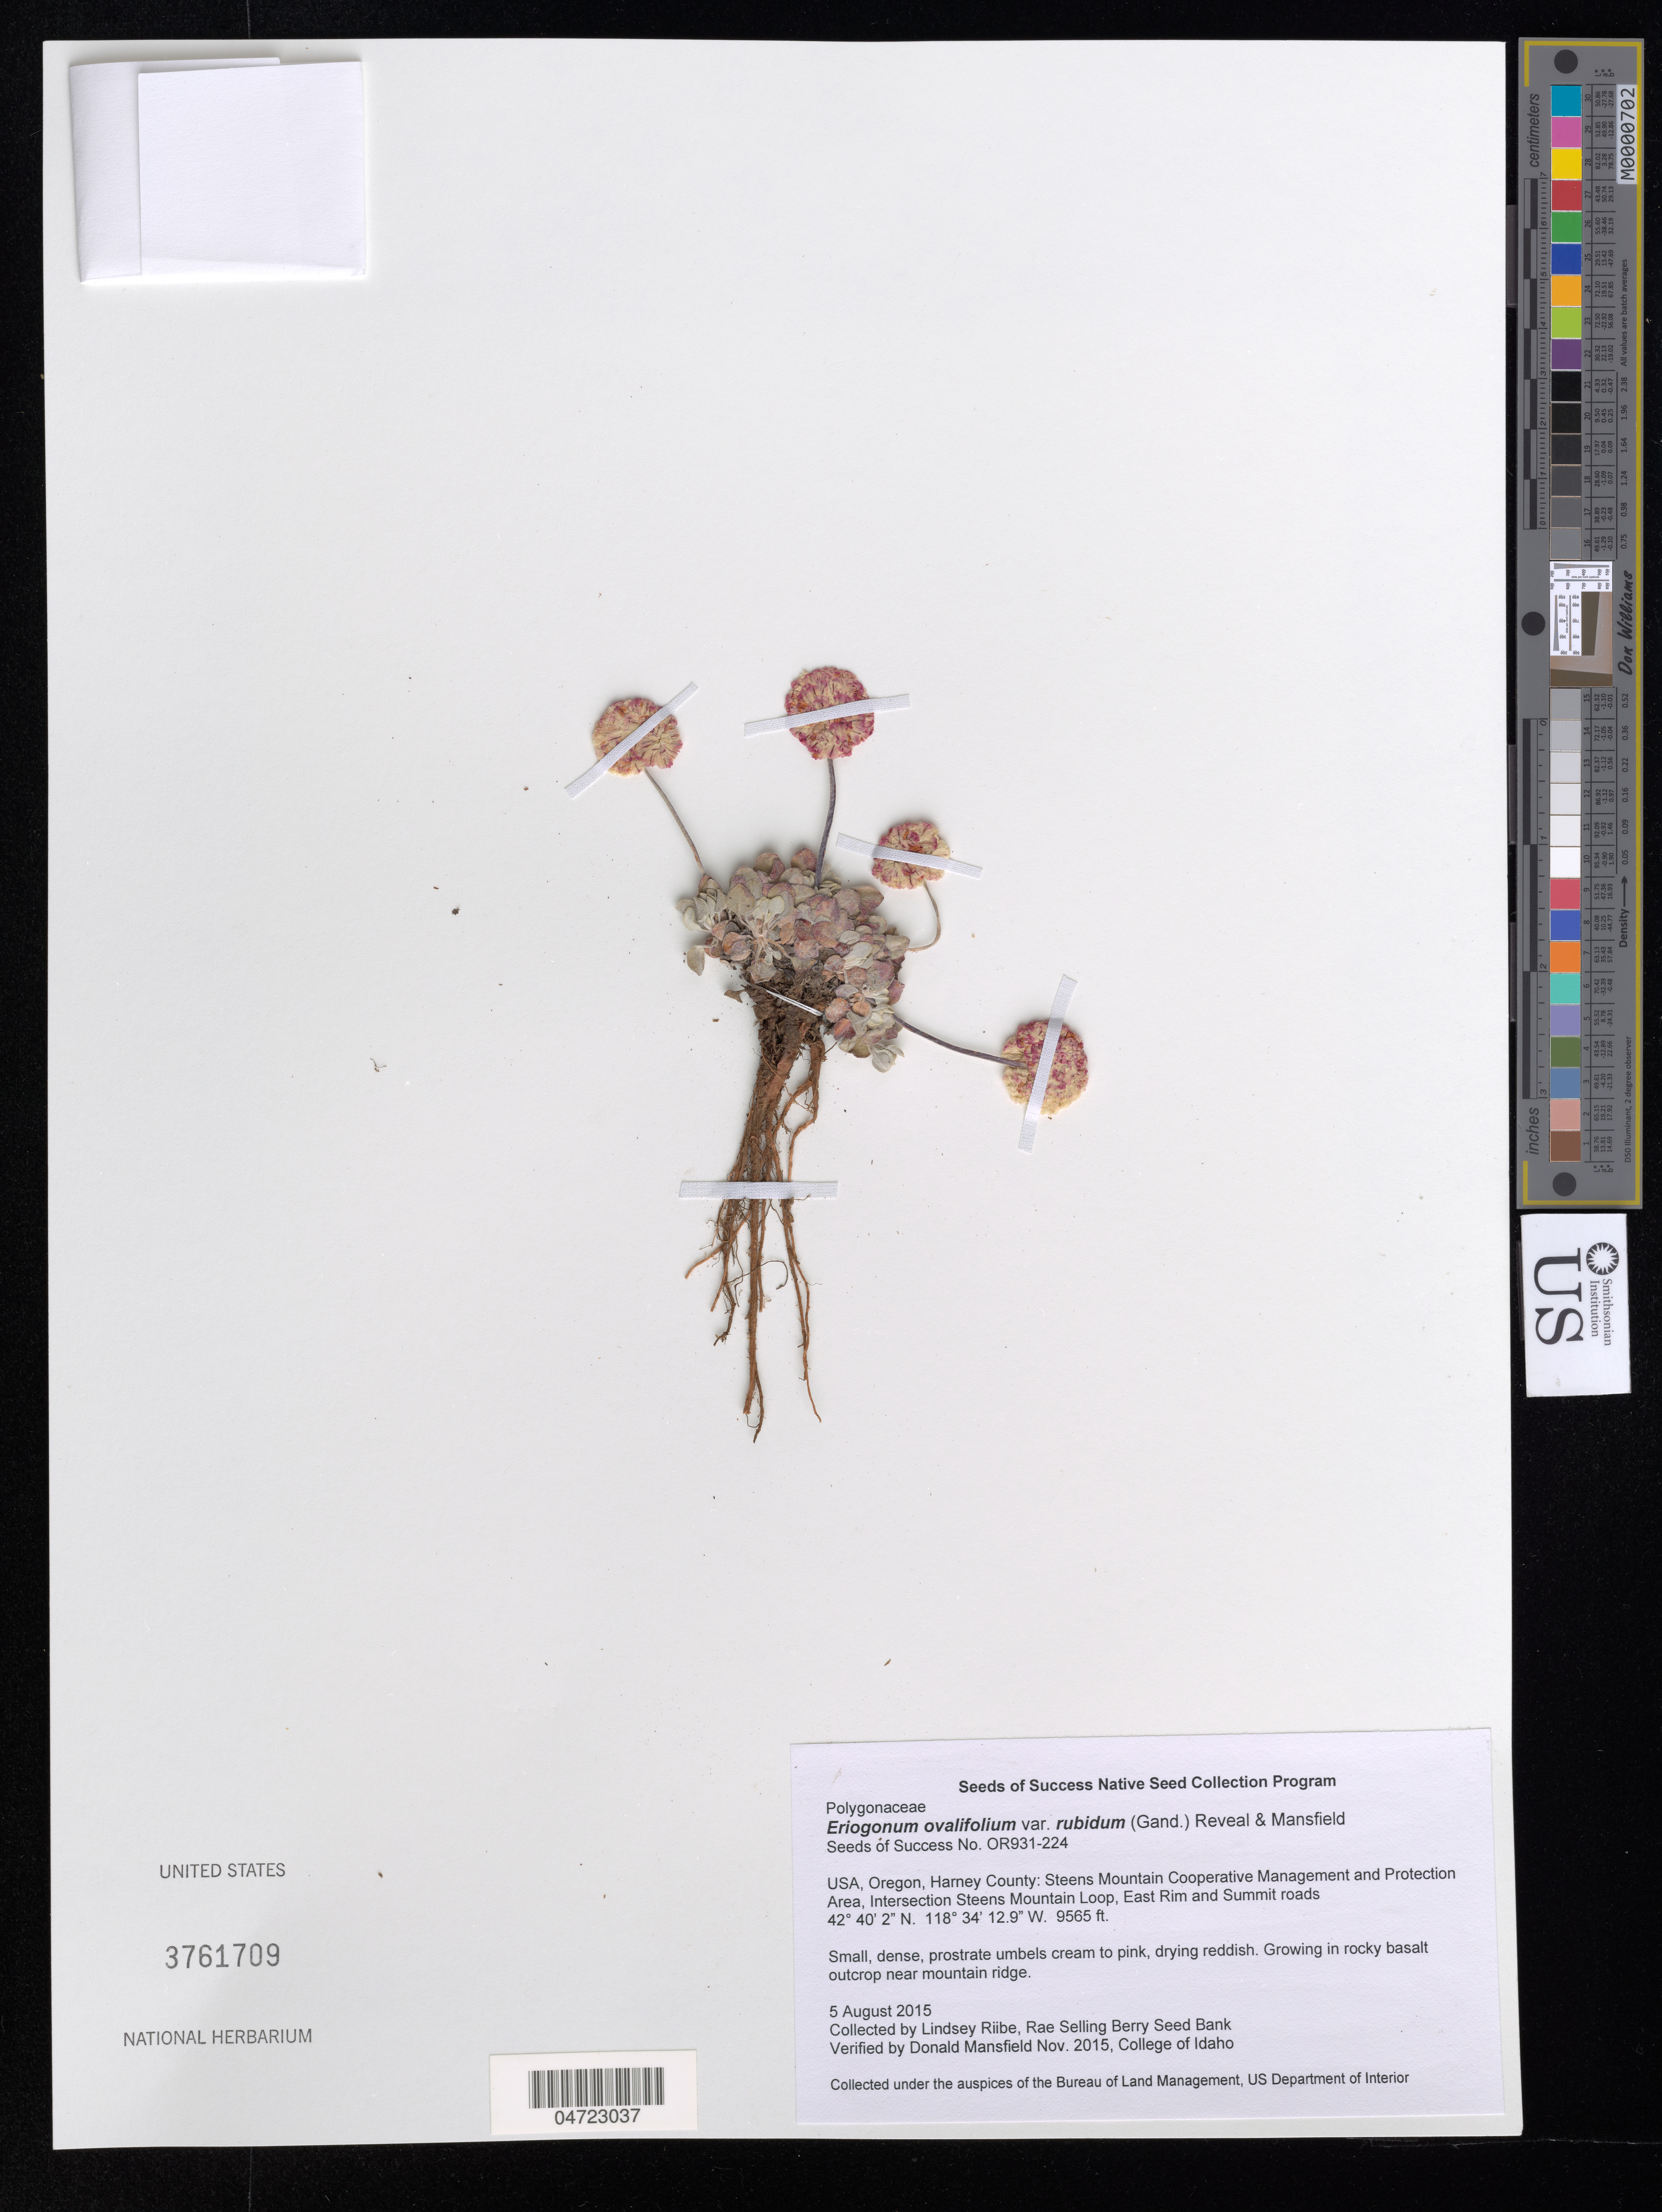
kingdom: Plantae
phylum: Tracheophyta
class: Magnoliopsida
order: Caryophyllales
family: Polygonaceae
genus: Eriogonum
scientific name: Eriogonum ovalifolium var. rubidum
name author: Reveal & Mansfield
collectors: L. Riibe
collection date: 2015-08-05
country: United States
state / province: Oregon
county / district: Harney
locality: Harney County: Steens Mountain Cooperative Management and Protection Area, Intersection Steens Mountain Loop, East Rim and Summit roads.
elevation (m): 2915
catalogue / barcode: US 3761709